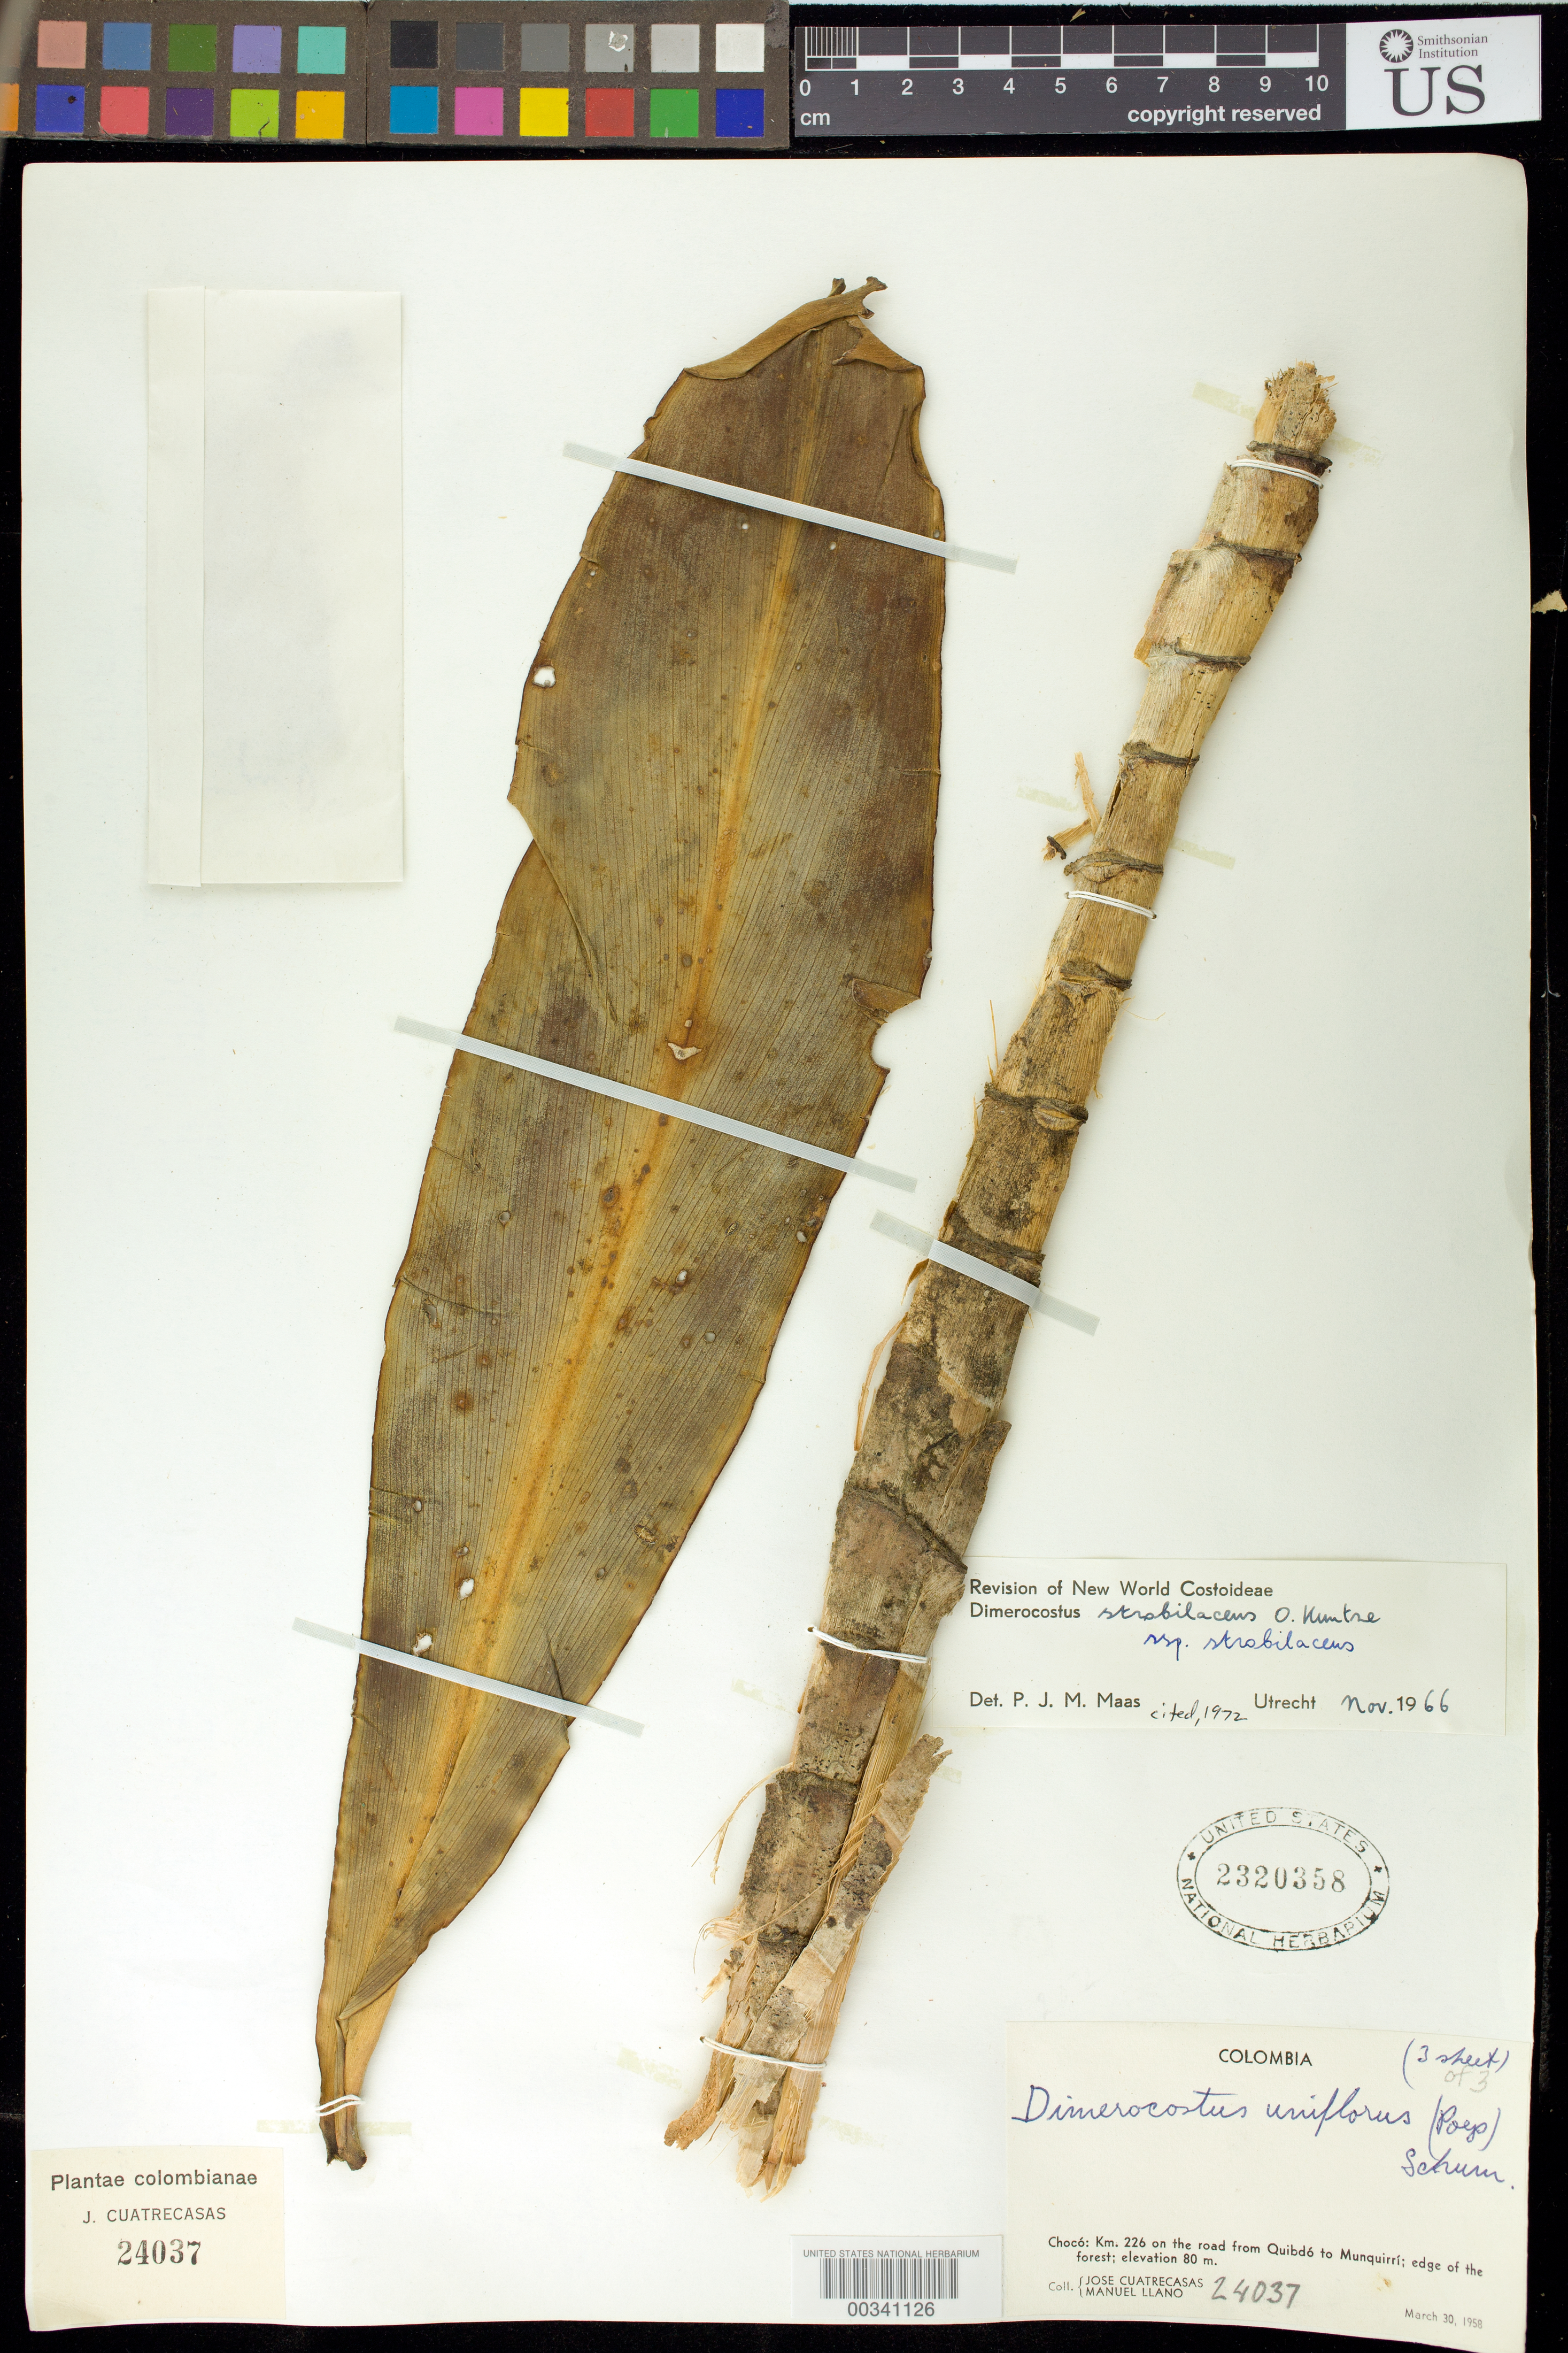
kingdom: Plantae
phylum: Tracheophyta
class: Liliopsida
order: Zingiberales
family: Costaceae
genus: Dimerocostus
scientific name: Dimerocostus strobilaceus subsp. strobilaceus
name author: Kuntze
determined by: Maas, Paul J. M.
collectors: J. Cuatrecasas & M. Llano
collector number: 24037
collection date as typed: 30 Mar 1958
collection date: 1958-03-30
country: Colombia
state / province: Chocó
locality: Km 226 on road from Quibdo to Munquirri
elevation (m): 80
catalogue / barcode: US 2320358